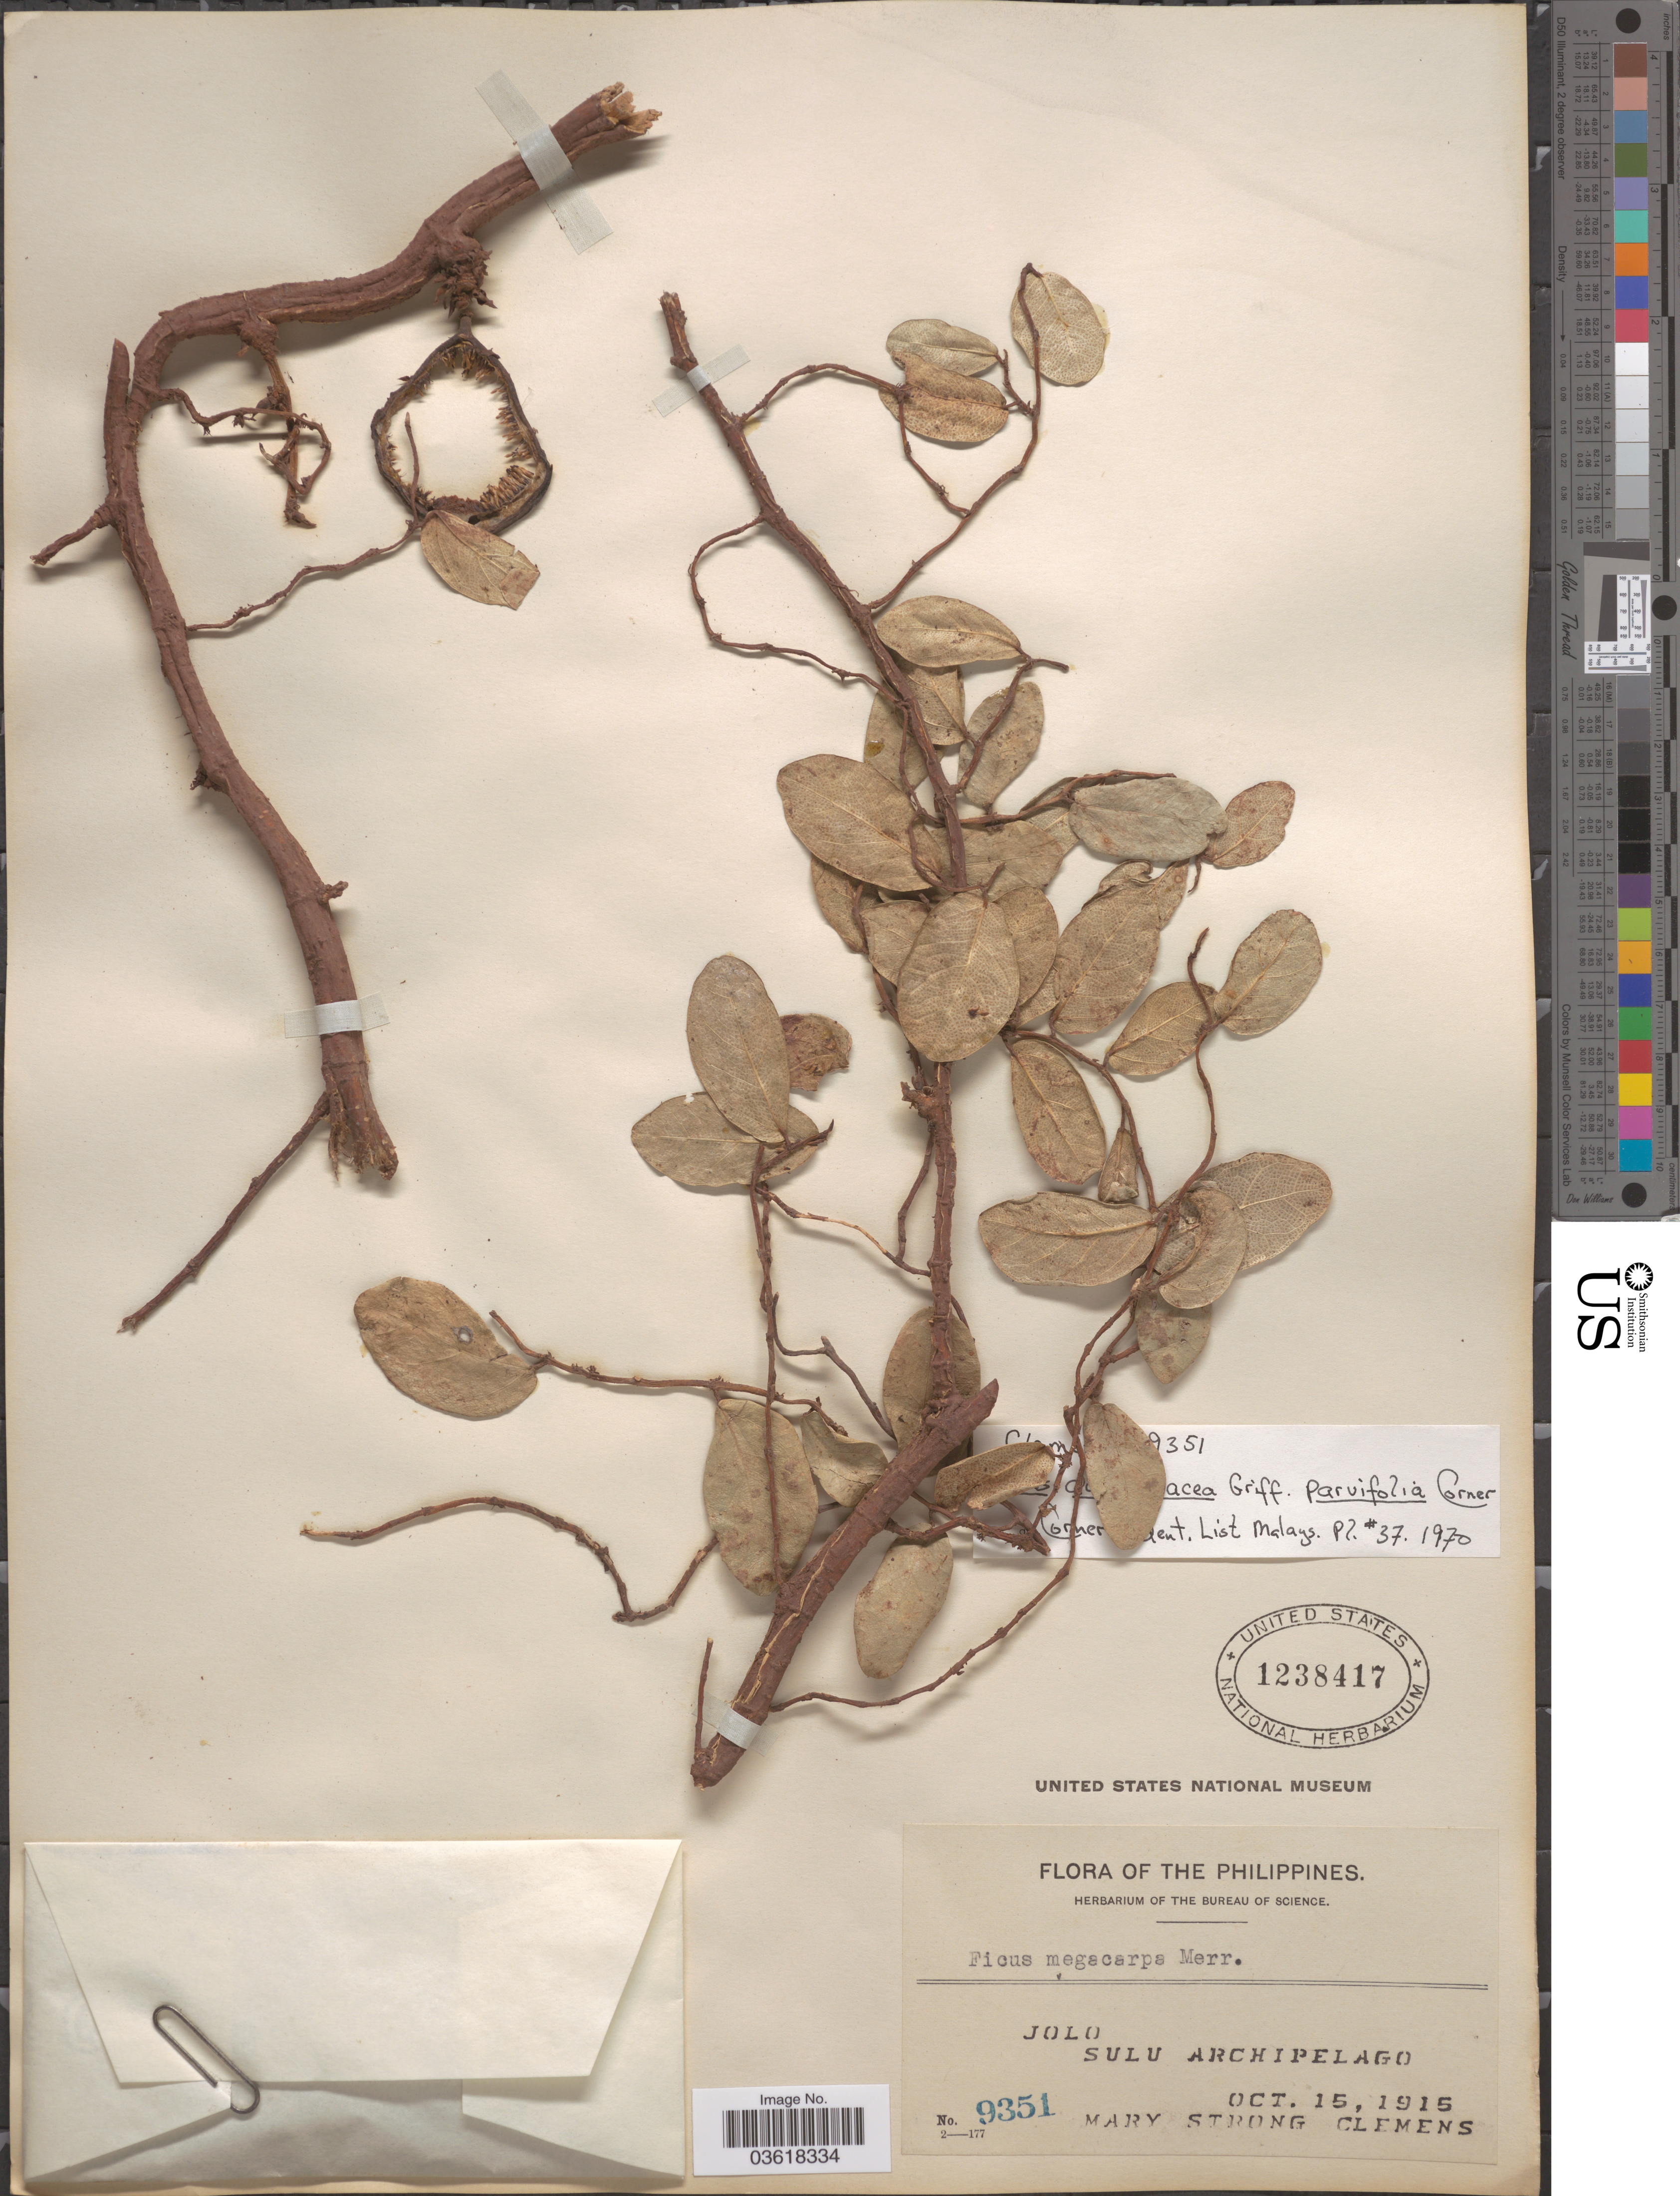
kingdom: Plantae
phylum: Tracheophyta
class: Magnoliopsida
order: Rosales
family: Moraceae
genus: Ficus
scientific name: Ficus aurantiacea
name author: Griff.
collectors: M. S. Clemens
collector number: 9351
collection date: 1915-10-15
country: Philippines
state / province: Muslim Mindanao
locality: Jolo, Sulu Archipelago.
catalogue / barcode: US 1238417